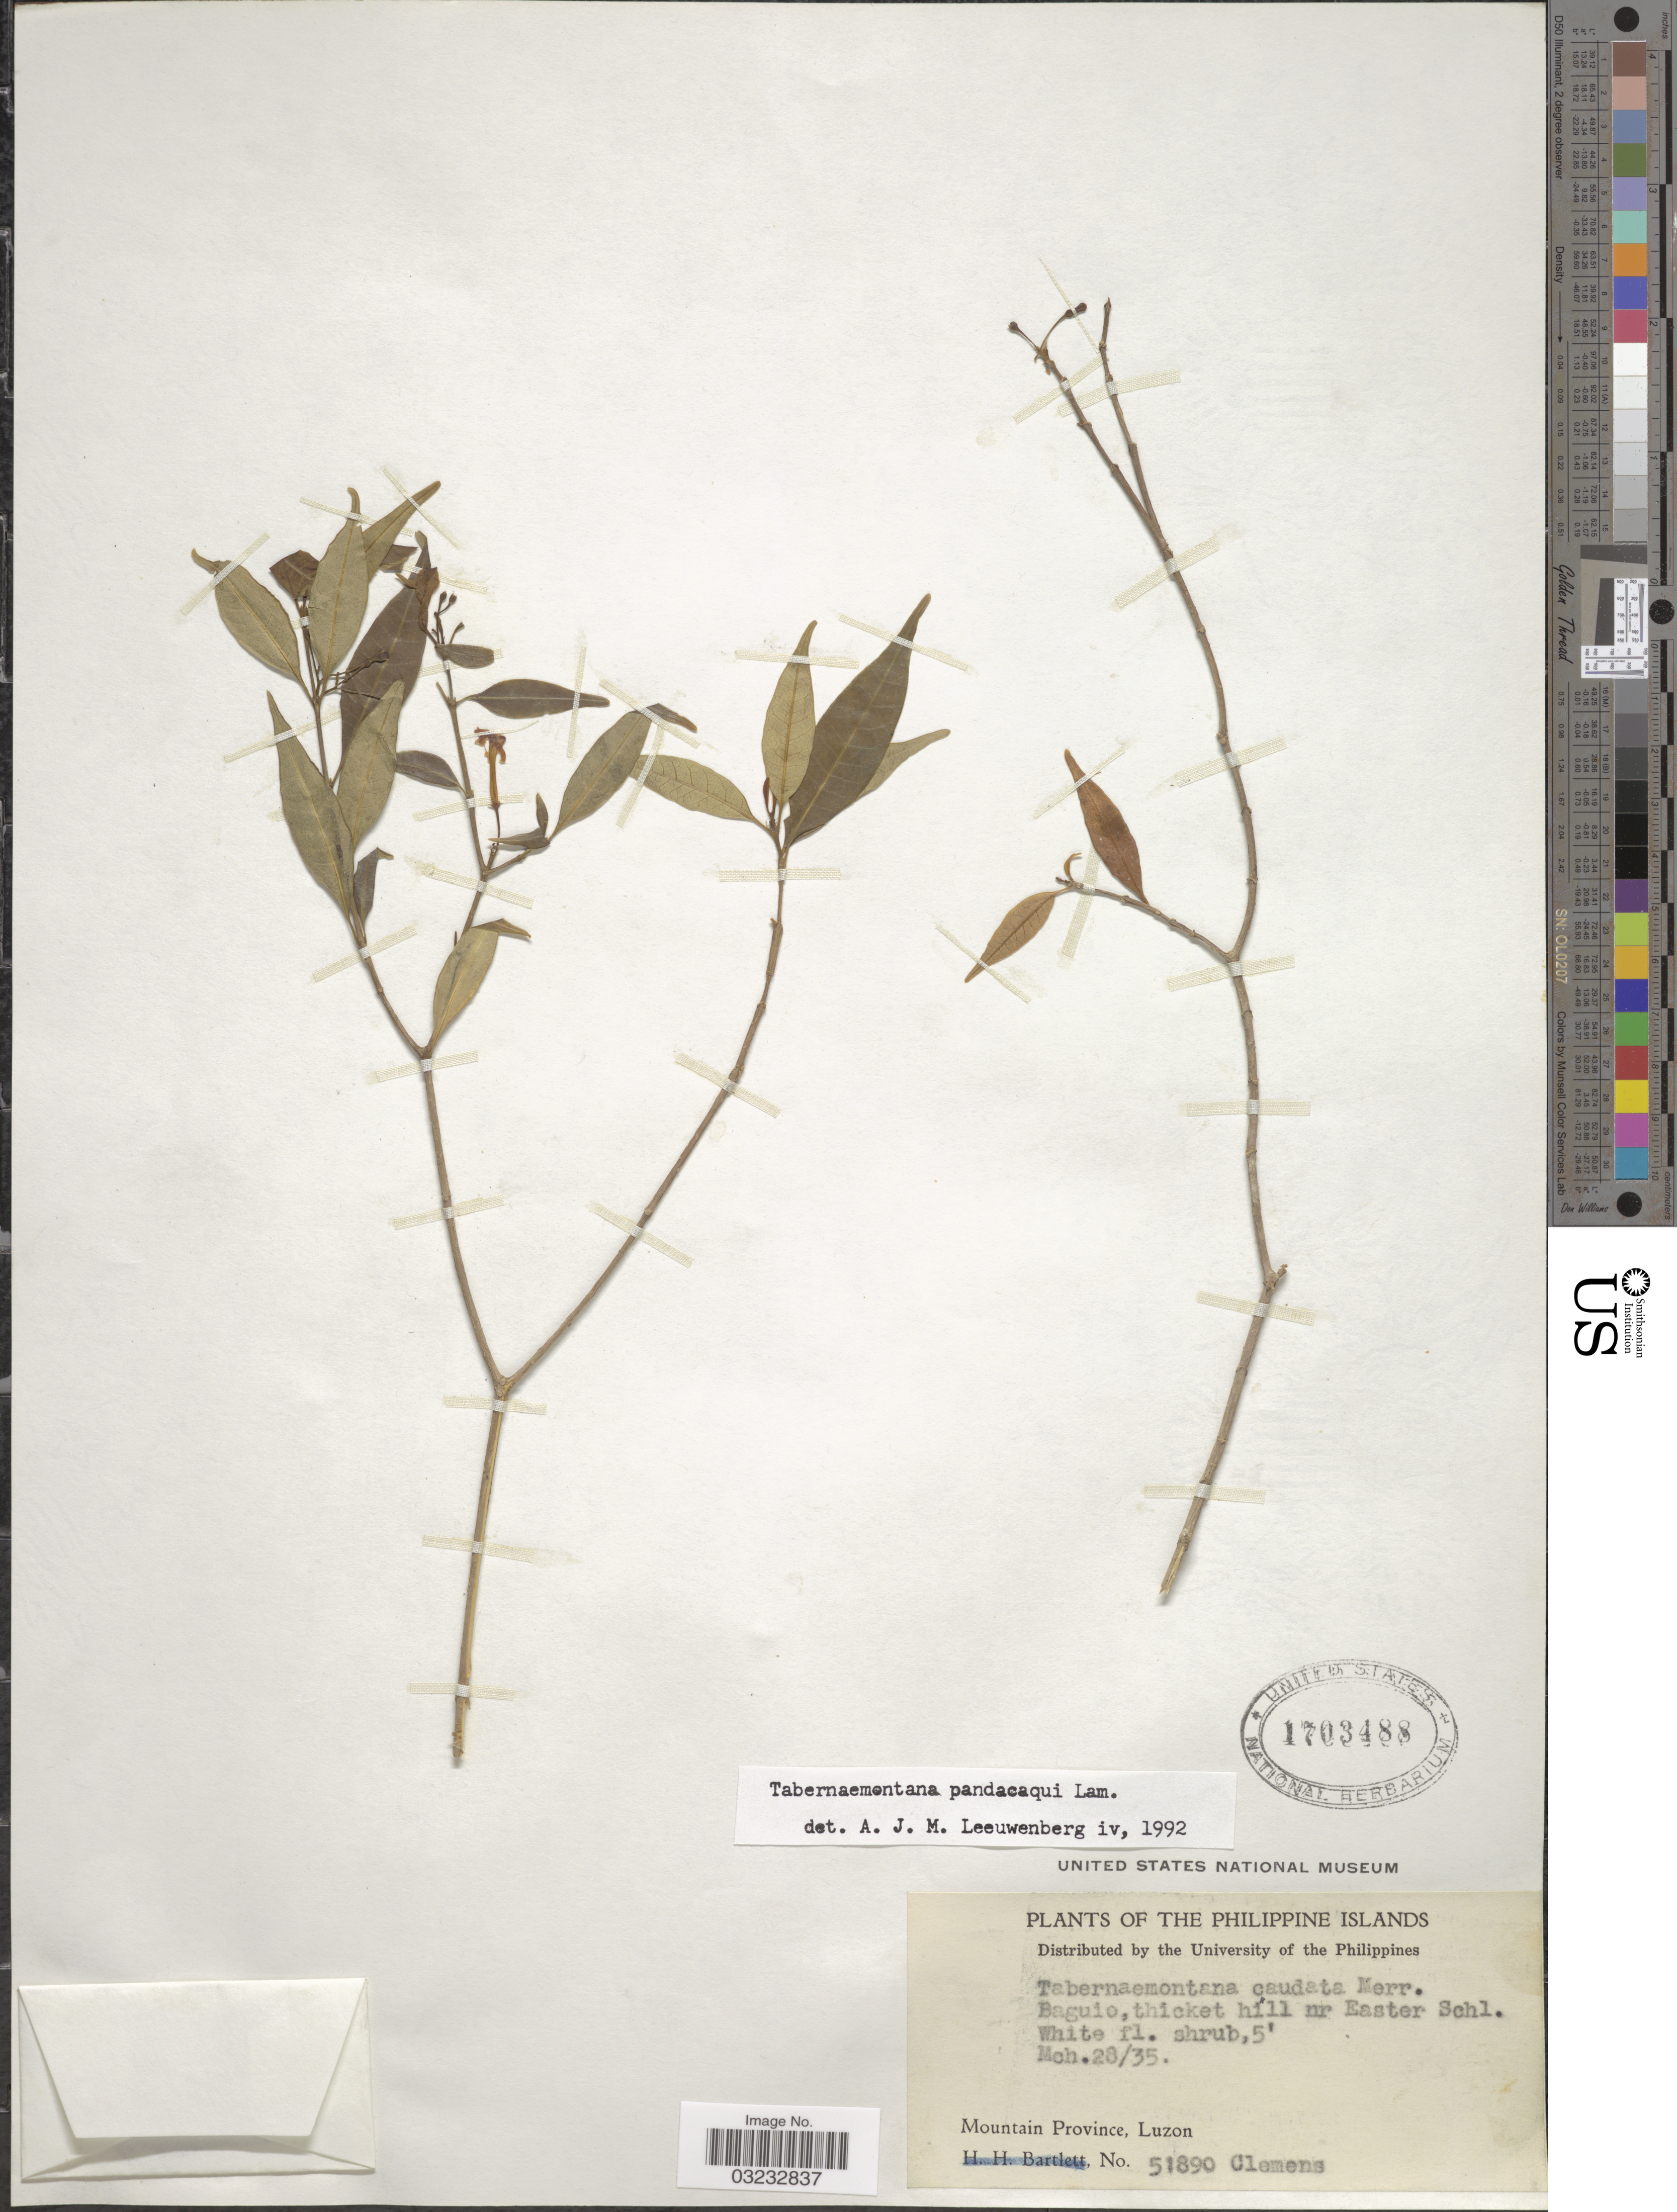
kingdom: Plantae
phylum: Tracheophyta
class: Magnoliopsida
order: Gentianales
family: Apocynaceae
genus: Tabernaemontana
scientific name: Tabernaemontana pandacaqui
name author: Poir.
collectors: -. Clemens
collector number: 51890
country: Philippines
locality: Mountain Province, Luzon.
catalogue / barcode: US 1703488